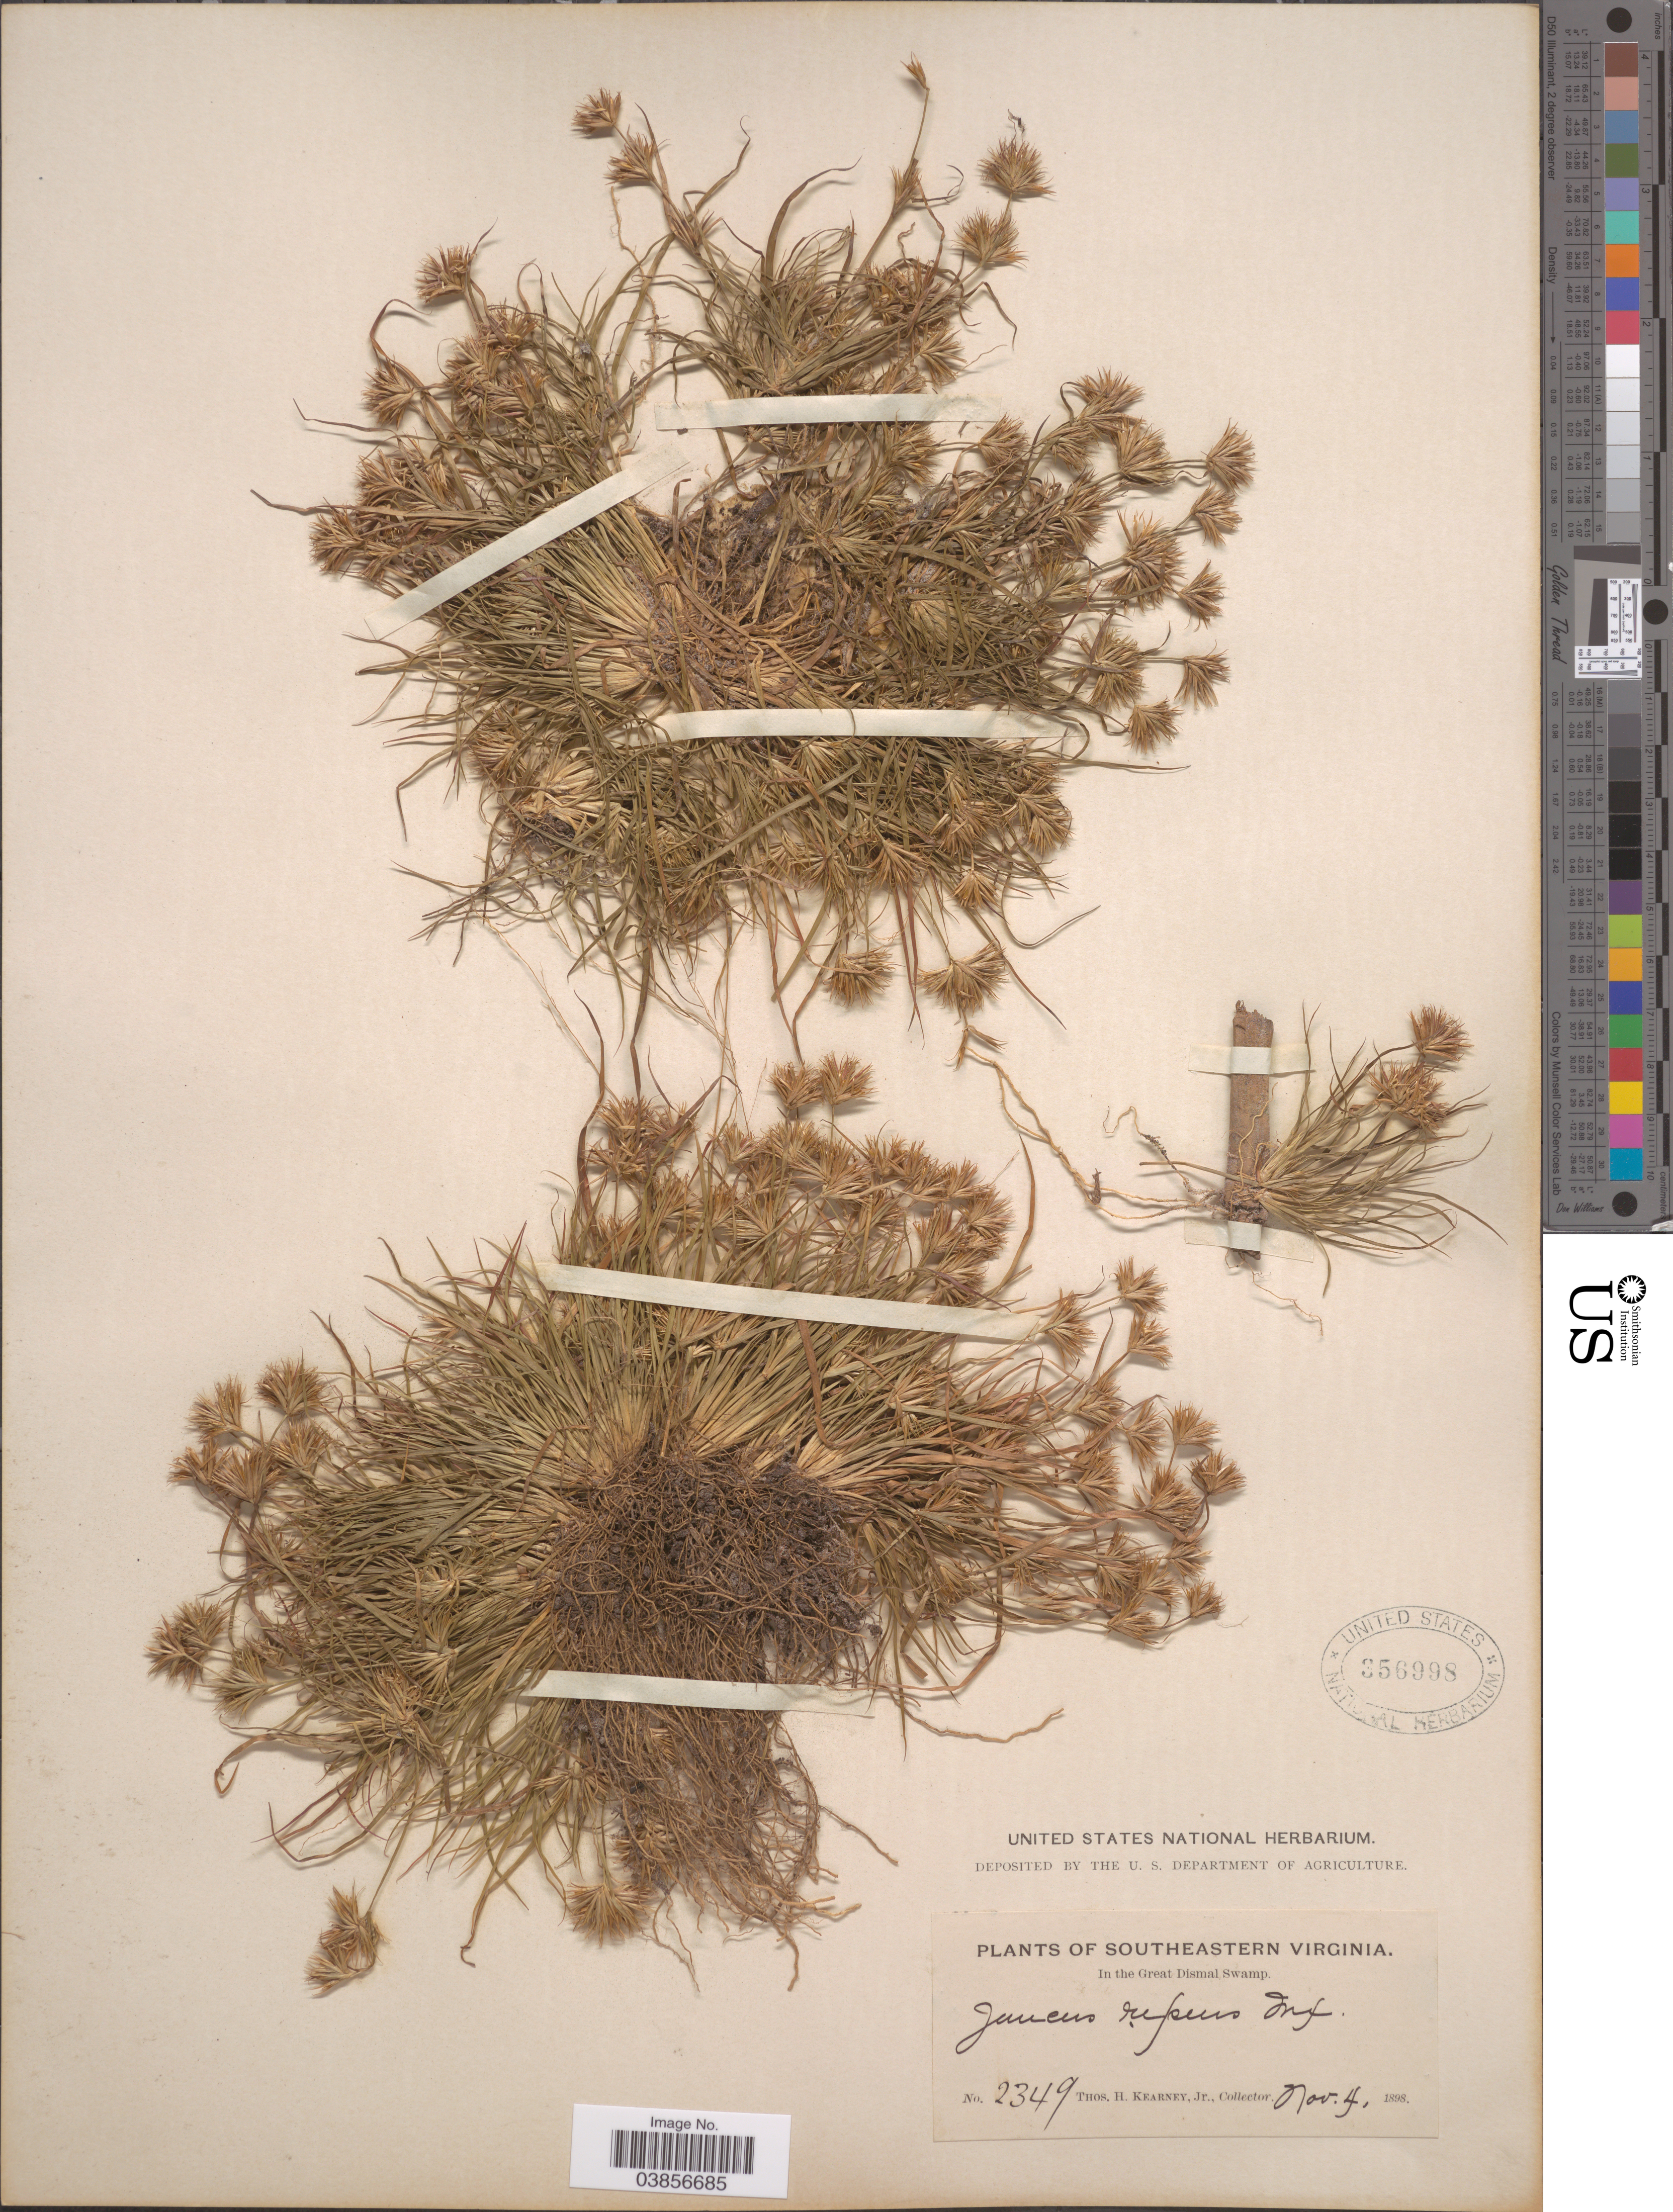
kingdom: Plantae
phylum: Tracheophyta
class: Liliopsida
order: Poales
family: Juncaceae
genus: Juncus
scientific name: Juncus repens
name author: Michx.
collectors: T. H. Kearney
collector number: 2349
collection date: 1898-11-04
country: United States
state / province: Virginia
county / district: City of Chesapeake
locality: Southeastern Virginia. In the Great Dismal Swamp.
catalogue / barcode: US 356998